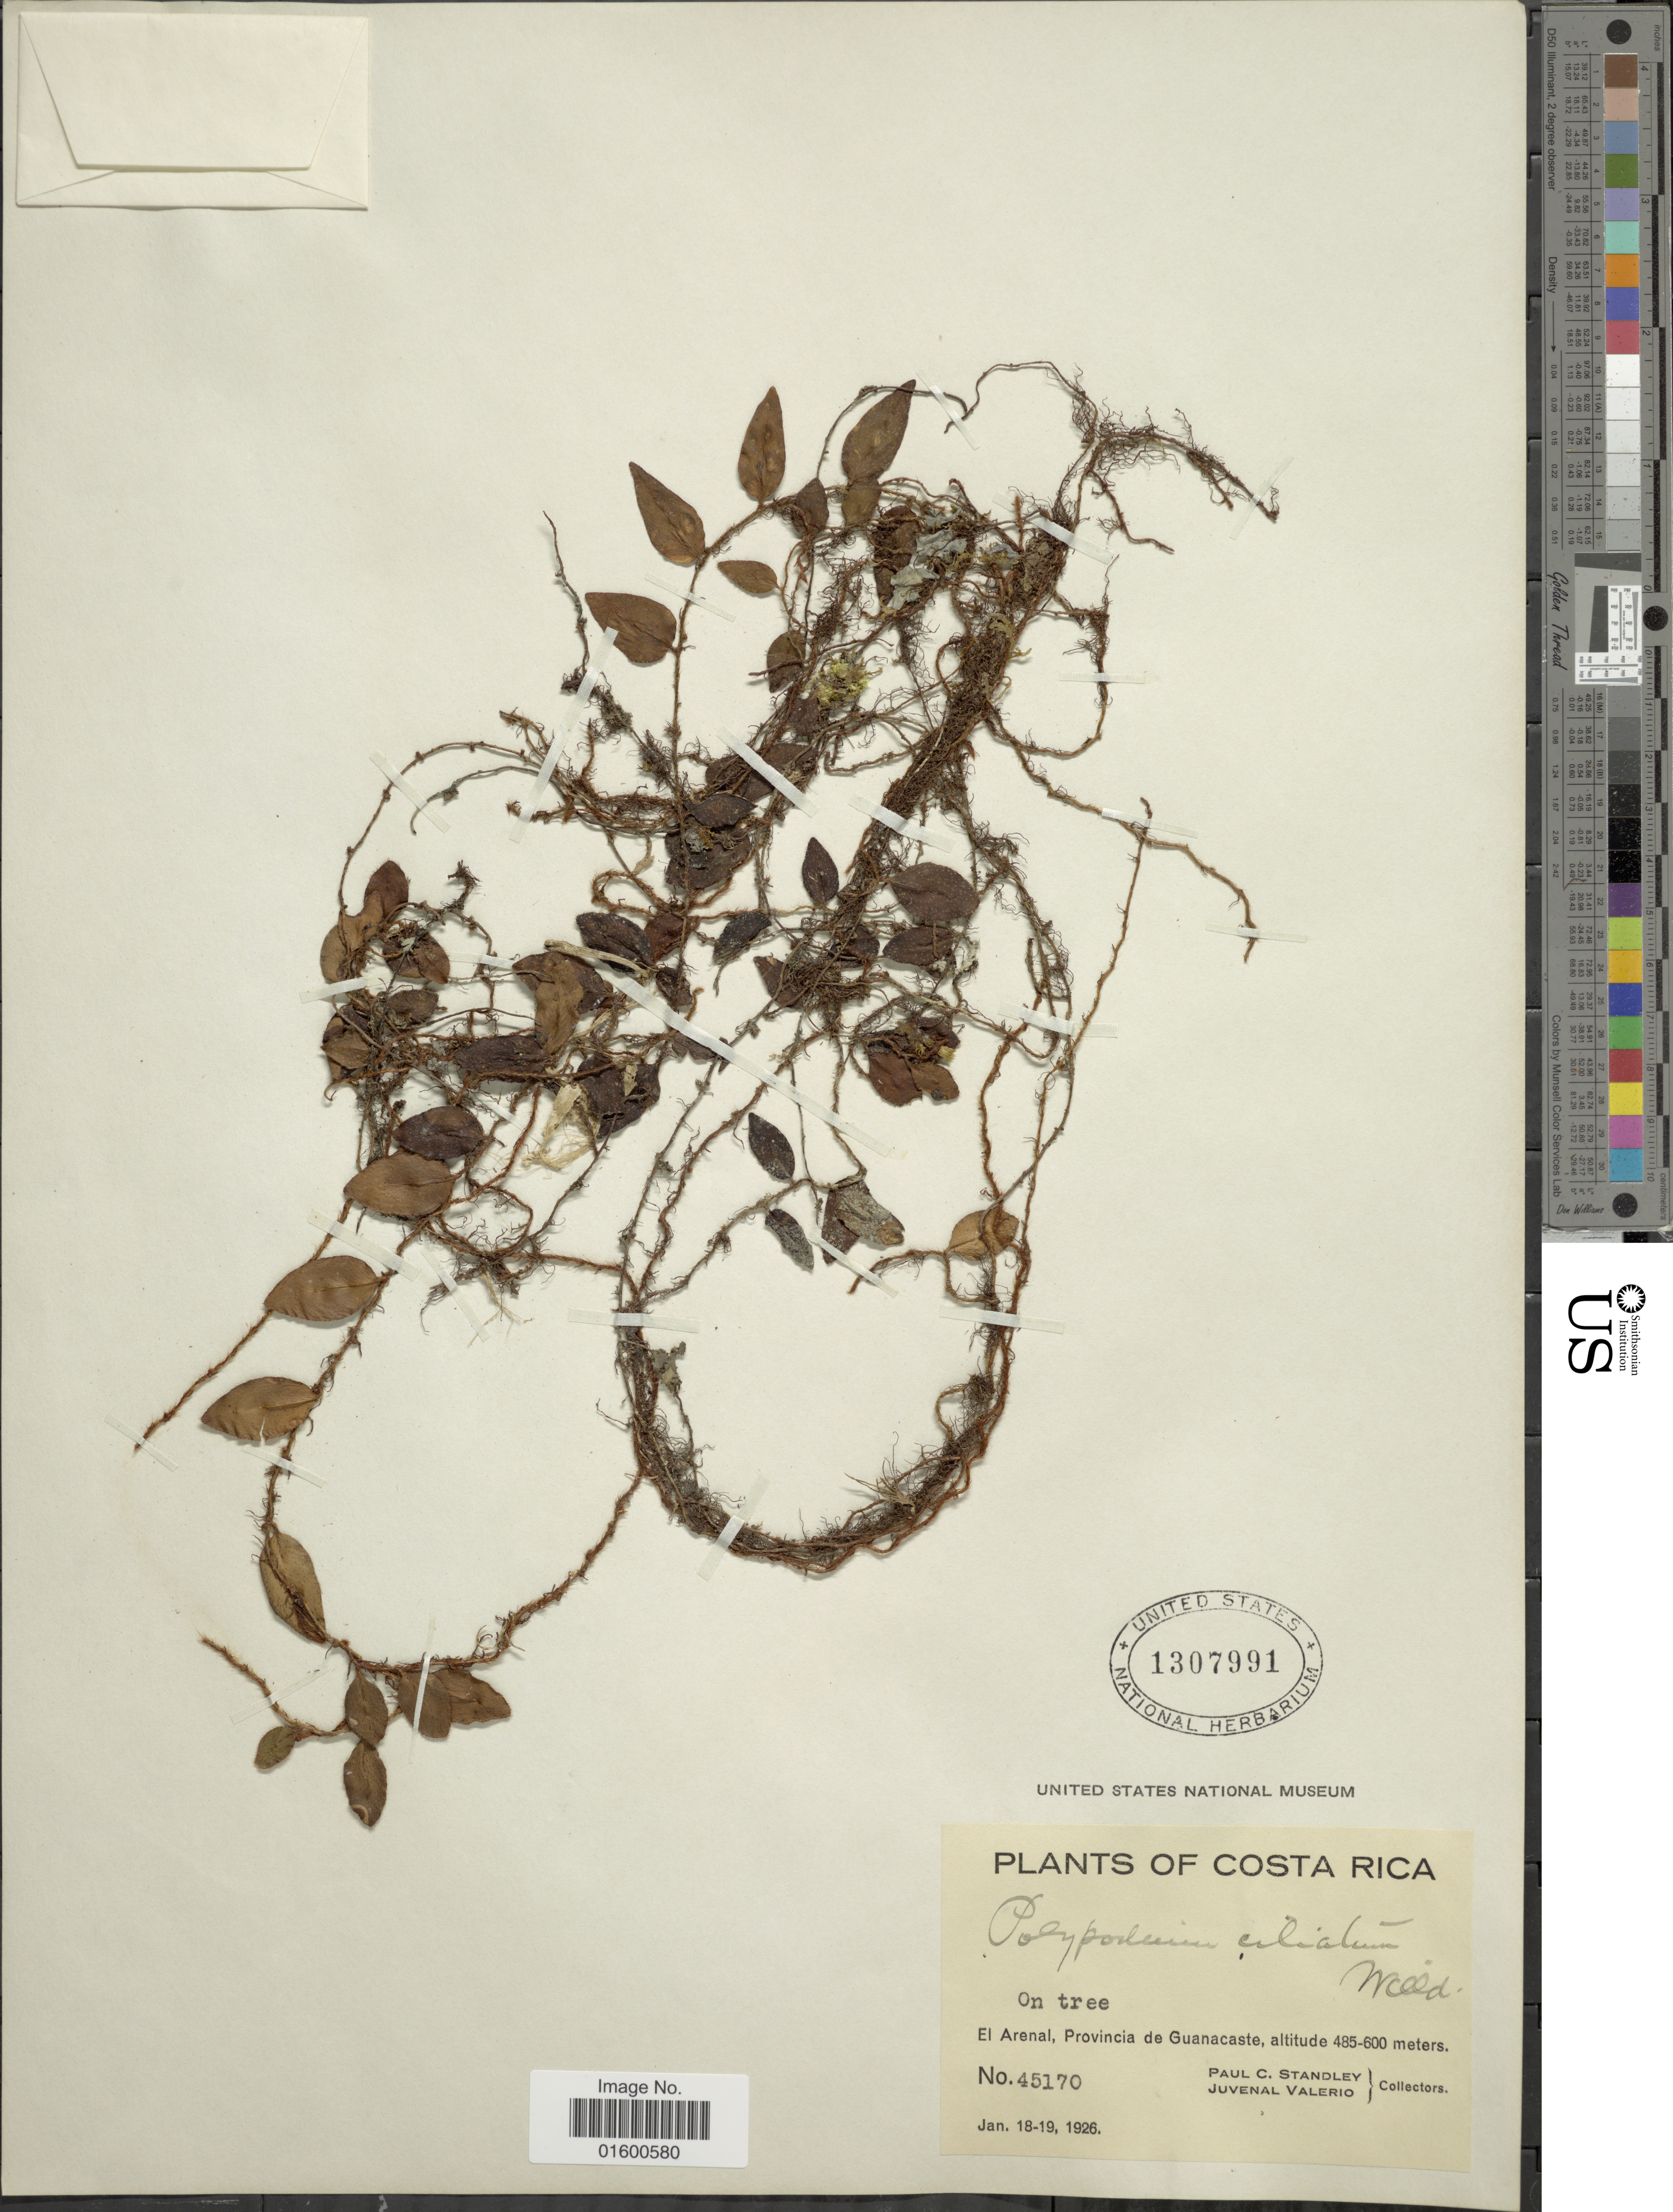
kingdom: Plantae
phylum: Tracheophyta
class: Polypodiopsida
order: Polypodiales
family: Polypodiaceae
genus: Microgramma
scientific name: Microgramma reptans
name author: (Cav.) A.R. Sm.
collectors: P. C. Standley & J. Valerio R.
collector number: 45170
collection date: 1926-01-18/1926-01-19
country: Costa Rica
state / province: Guanacaste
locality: El Arenal, Provincia de Guanacaste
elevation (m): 485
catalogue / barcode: US 1307991